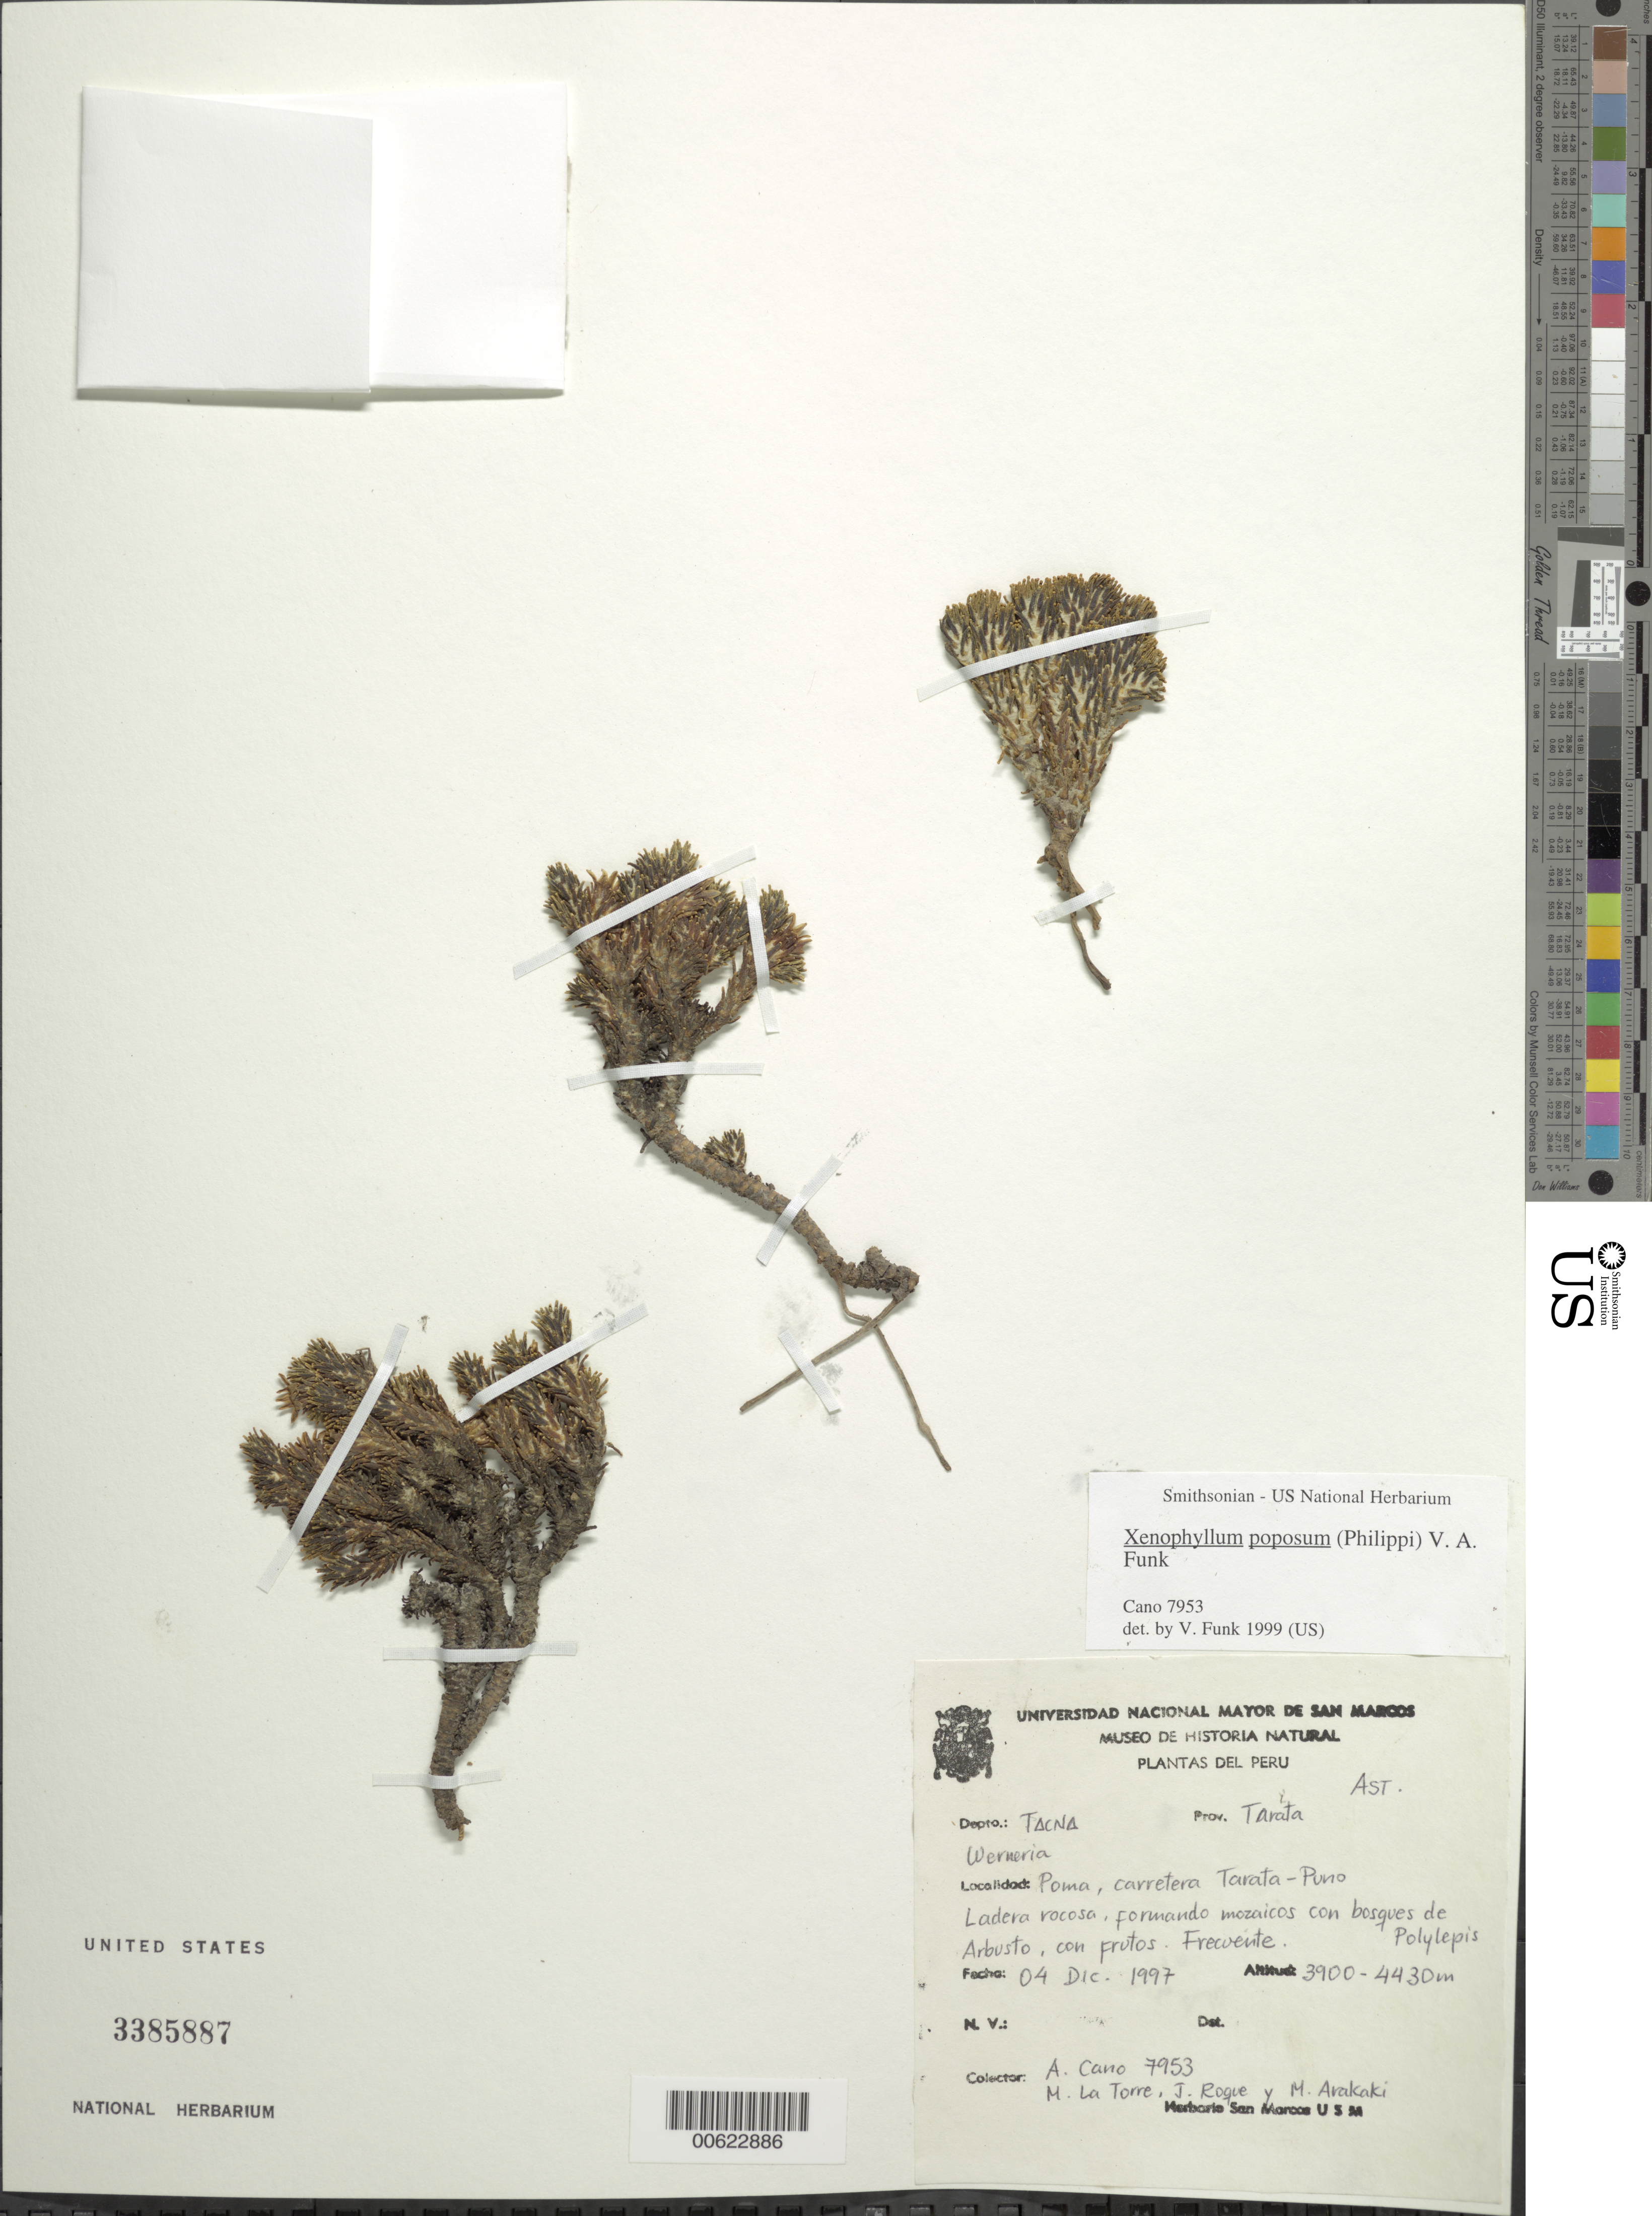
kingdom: Plantae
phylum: Tracheophyta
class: Magnoliopsida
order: Asterales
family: Asteraceae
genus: Xenophyllum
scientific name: Xenophyllum poposum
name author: (Phil.) V.A. Funk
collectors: A. Cano, M. La Torre, J. Roque & M. Arakaki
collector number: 7953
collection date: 1997-12-04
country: Peru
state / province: Tacna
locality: Poma, en carretera Tarata-Puno Ladera rocosa, formando mozaicos con boques de Polylepis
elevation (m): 3900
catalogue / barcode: US 3385887